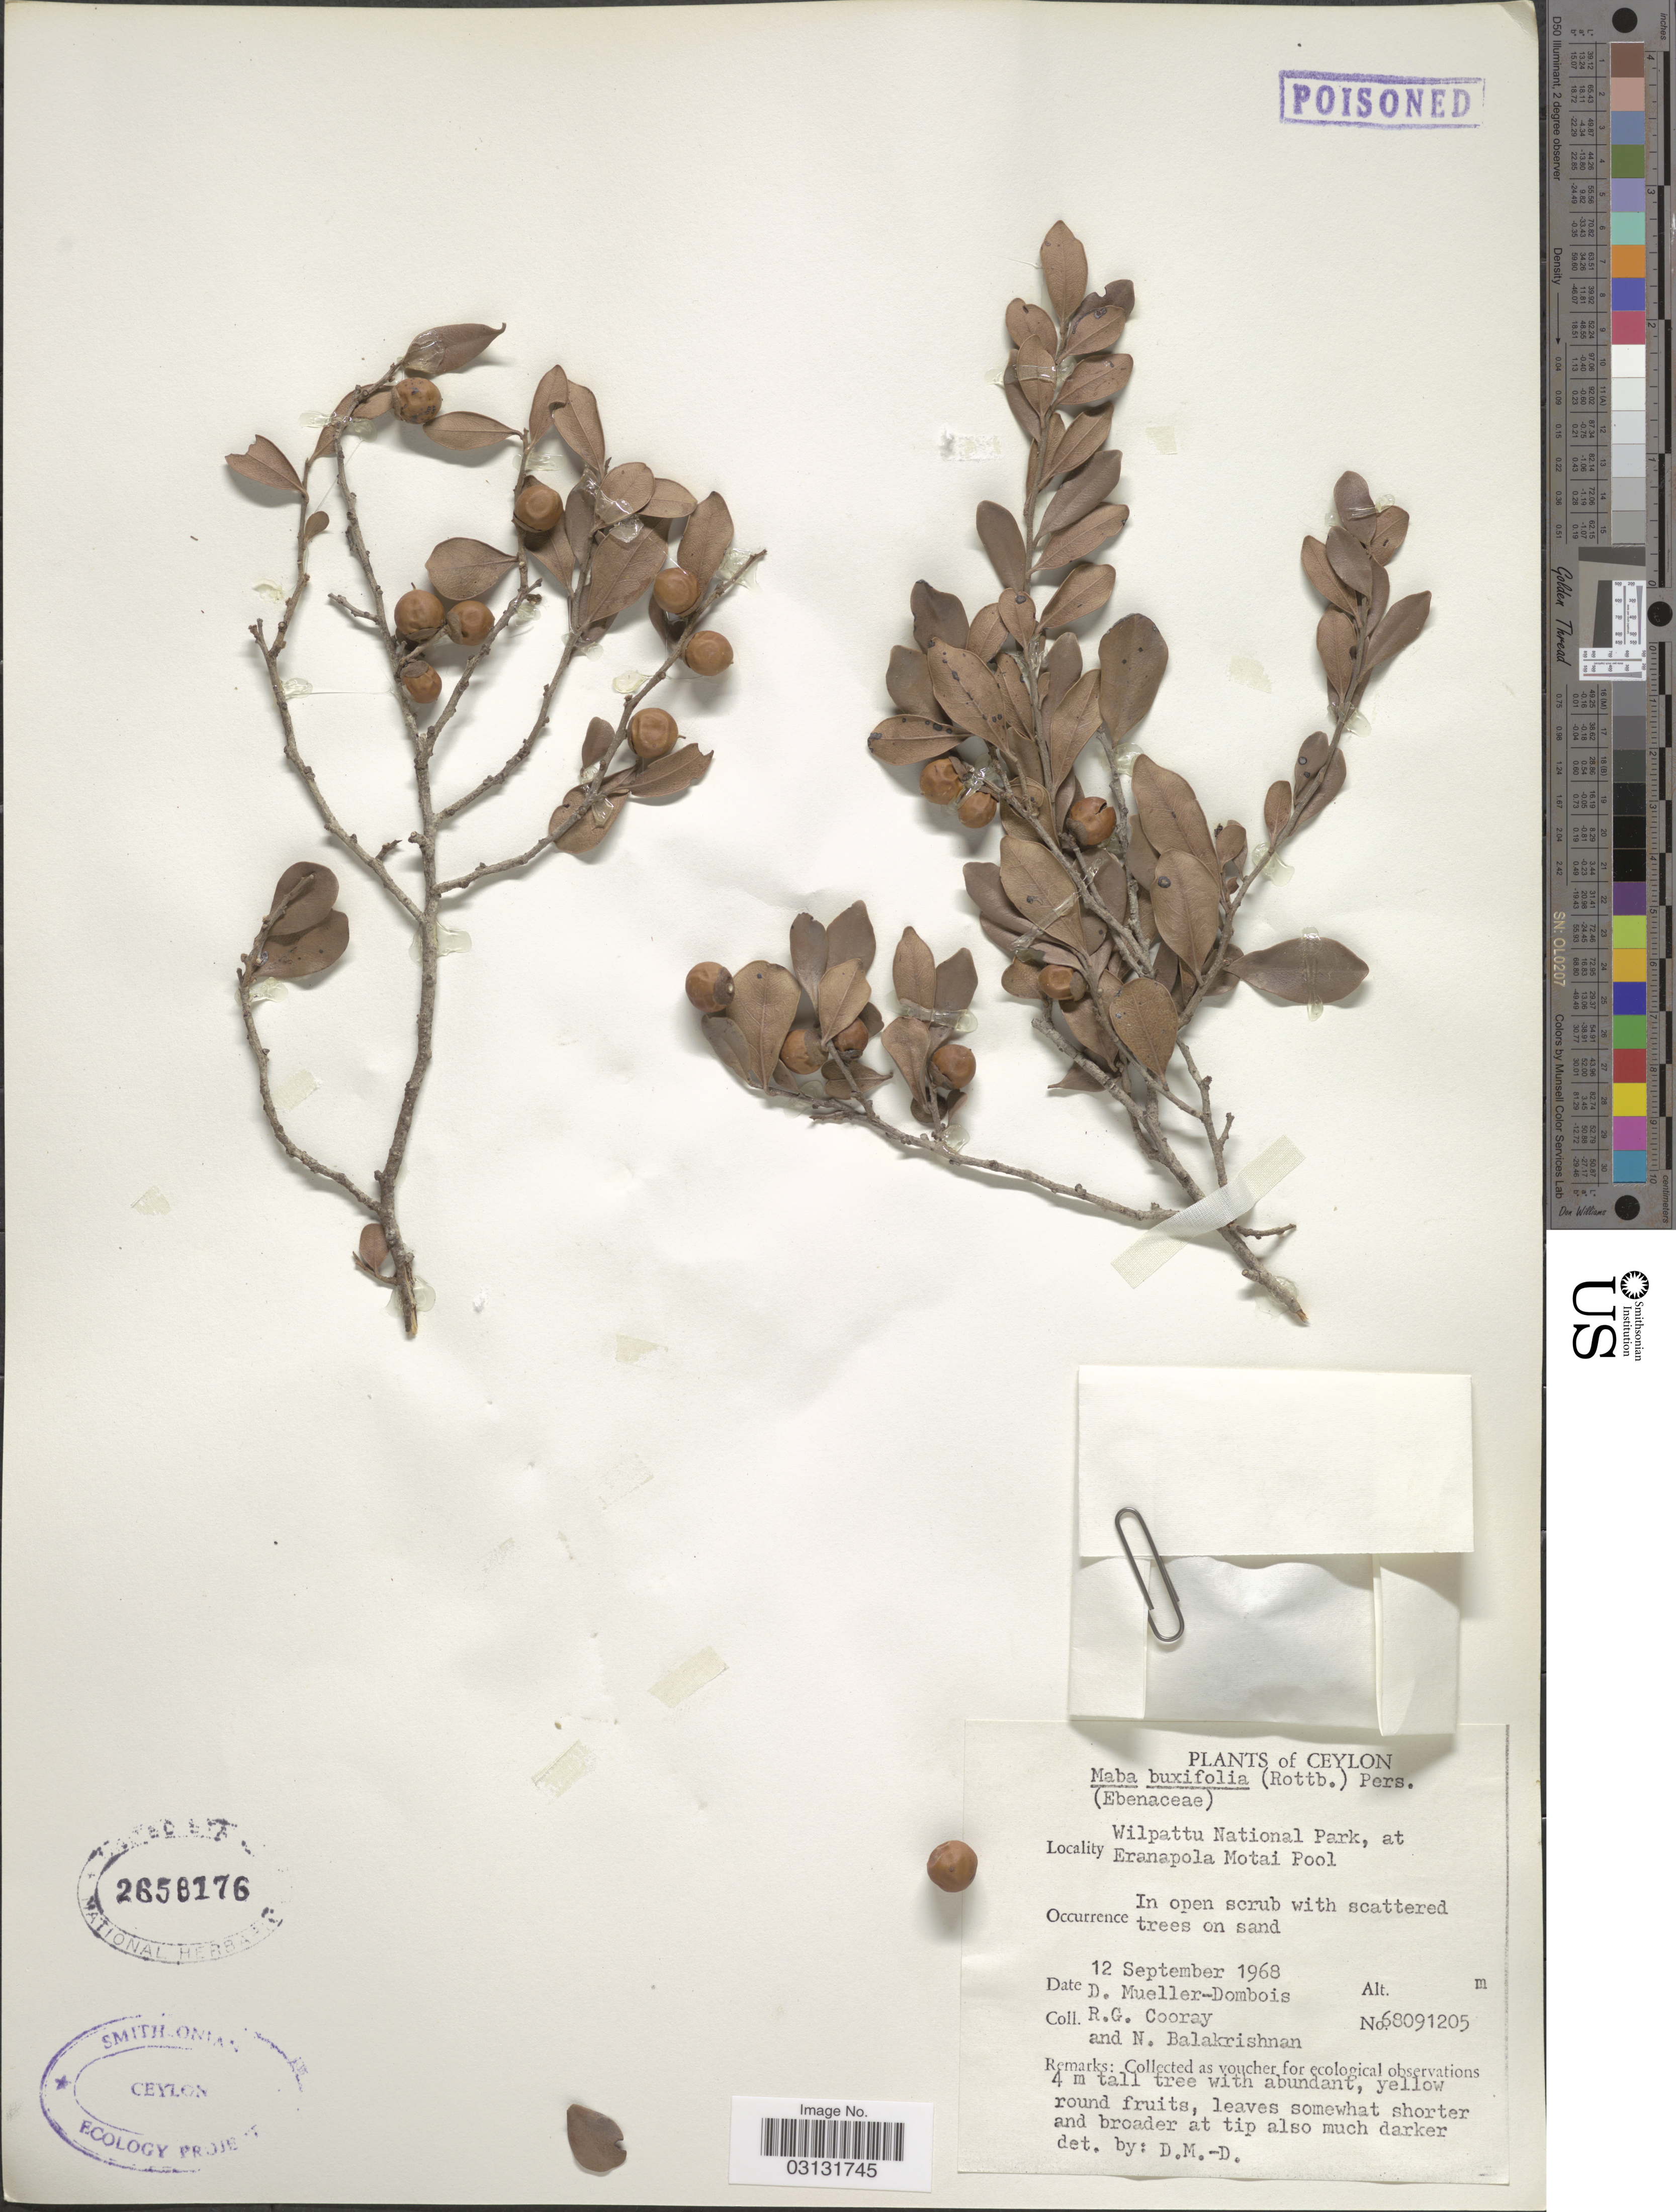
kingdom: Plantae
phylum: Tracheophyta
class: Magnoliopsida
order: Ericales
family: Ebenaceae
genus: Diospyros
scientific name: Diospyros ferrea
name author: (Willd.) Bakh.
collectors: D. Mueller-Dombois & N. Balakrishnan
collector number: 68091205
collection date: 1968-09-12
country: Sri Lanka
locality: Ceylon. Wilpattu National Park, at Eranapola Motai Pool.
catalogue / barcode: US 2658176